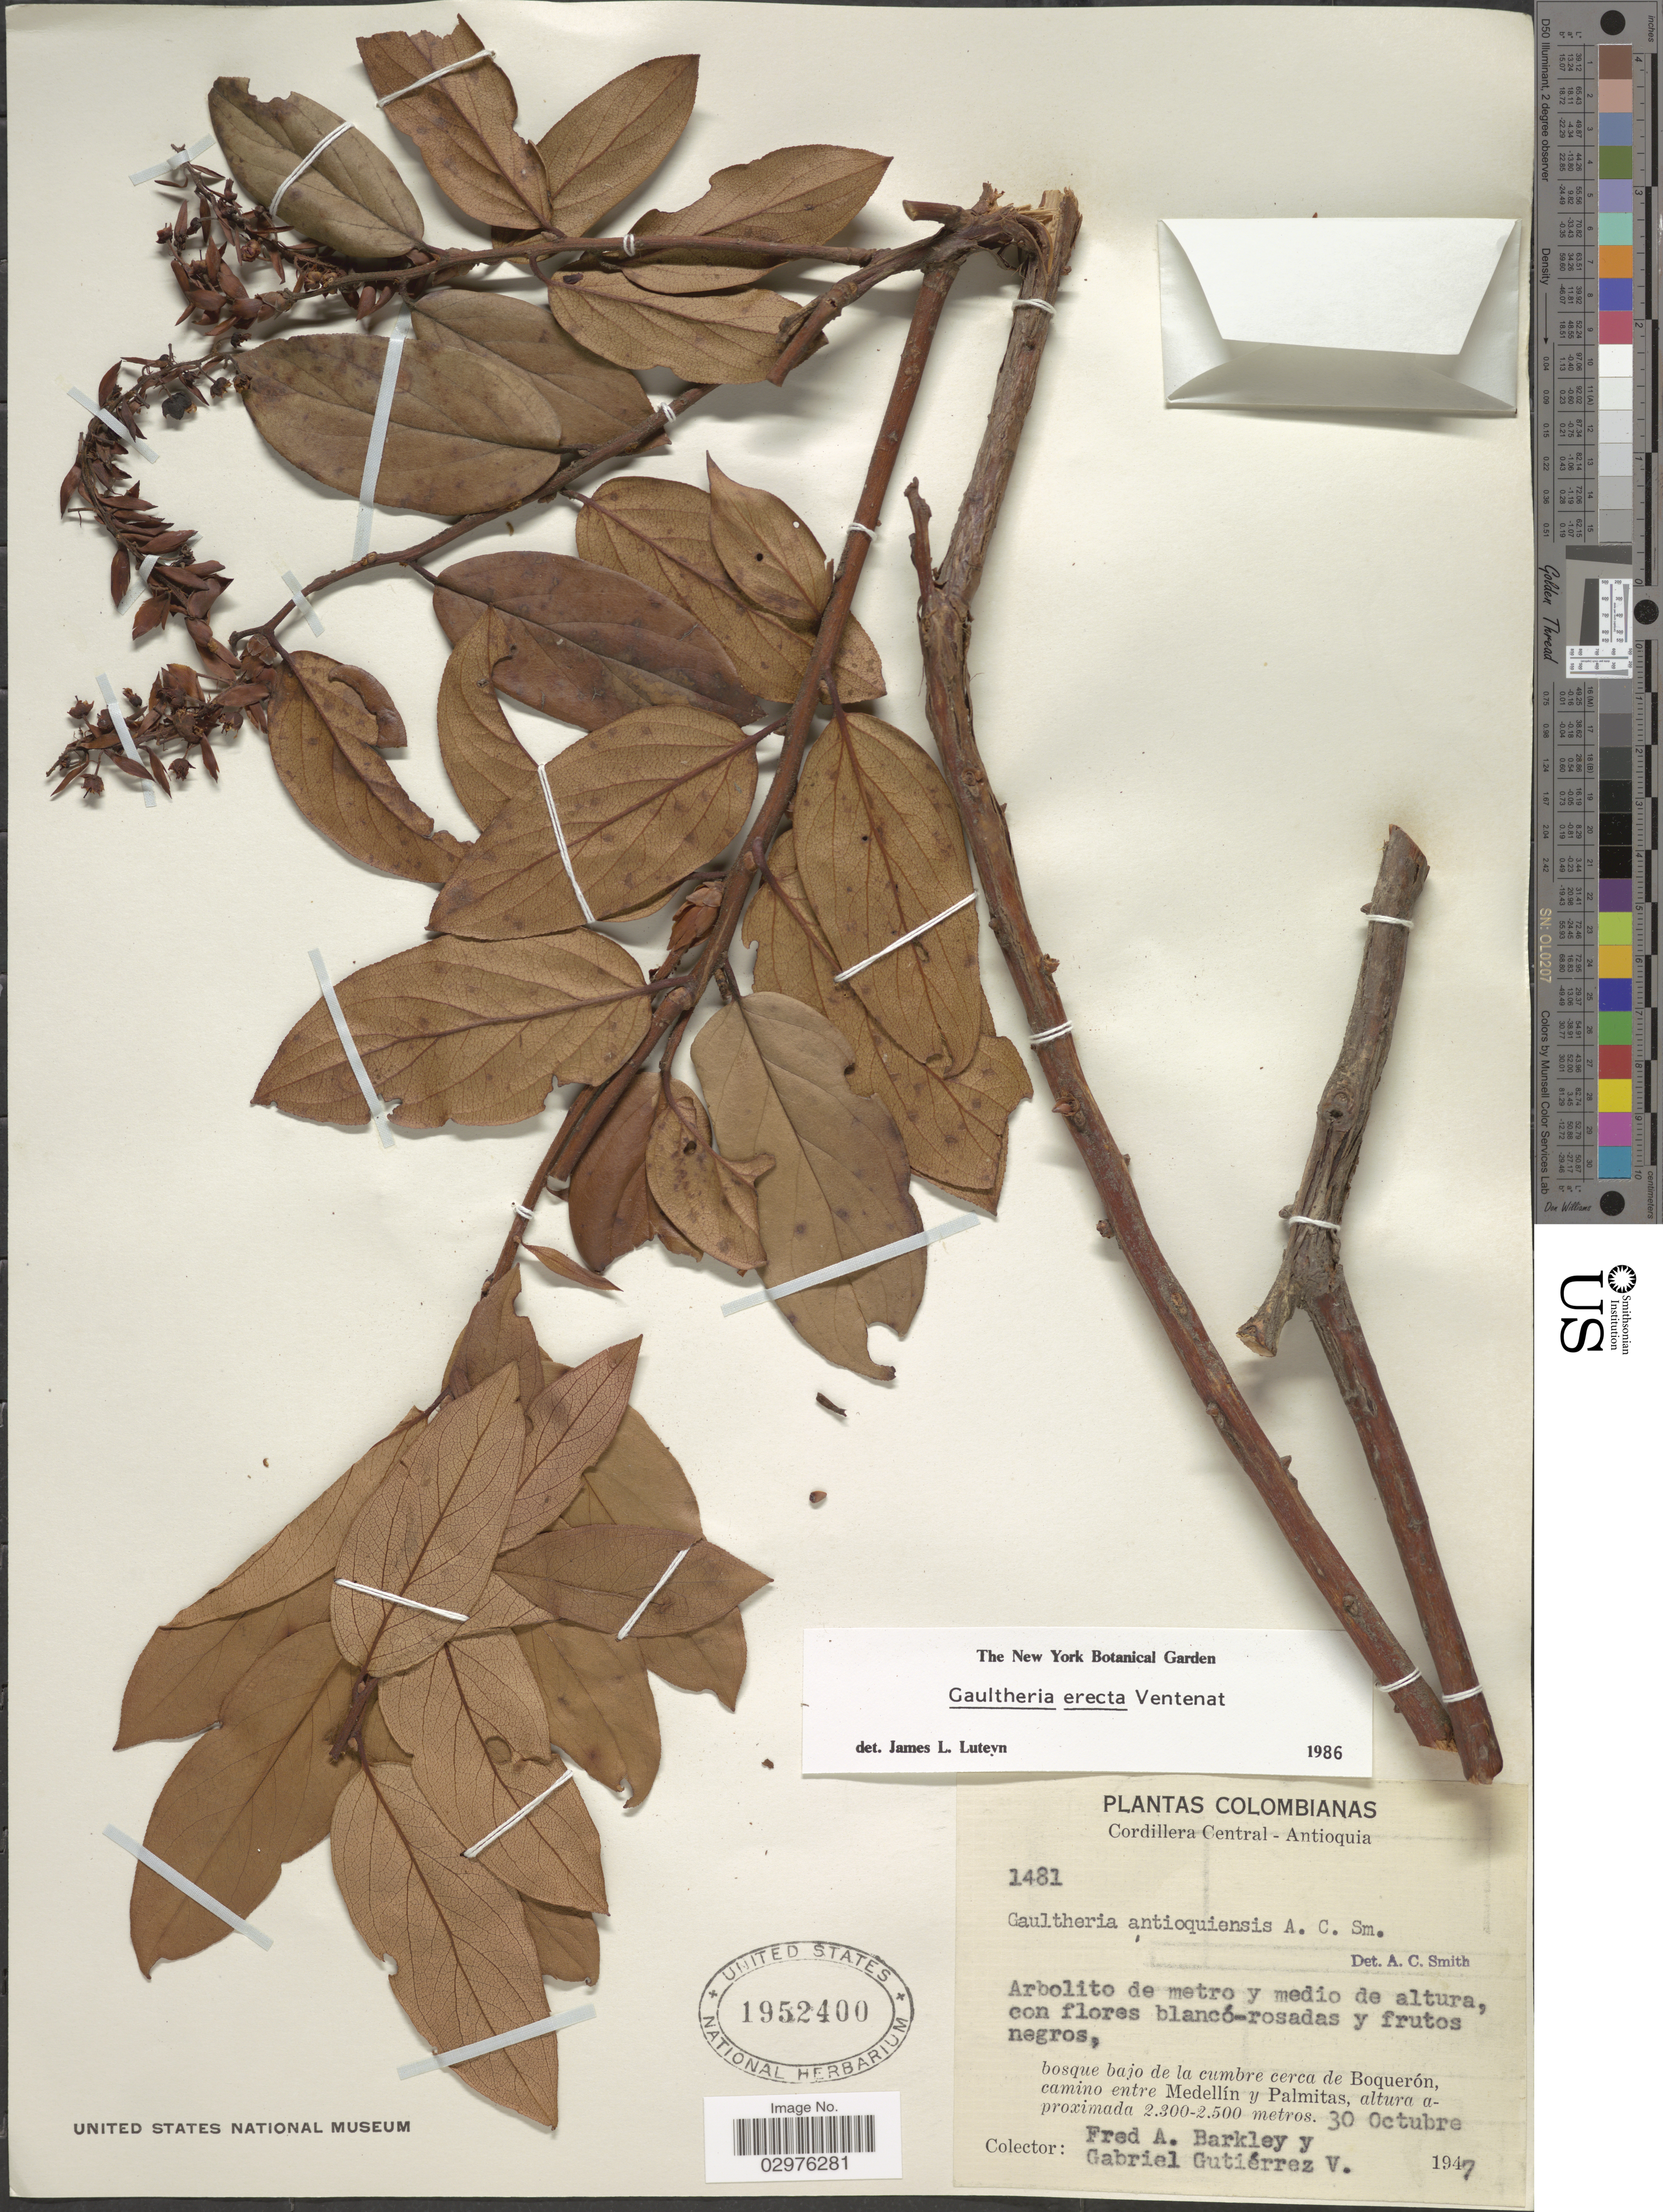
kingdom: Plantae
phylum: Tracheophyta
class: Magnoliopsida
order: Ericales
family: Ericaceae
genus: Gaultheria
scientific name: Gaultheria erecta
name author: Vent.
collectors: F. A. Barkley & G. Gutiérrez V.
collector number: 1481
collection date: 1947-10-30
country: Colombia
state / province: Antioquia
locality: Cordillera Central - Antioquia. Bosque bajo de la cumbre de Boquerón, camino entre Medellín y Palmitas.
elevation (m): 2300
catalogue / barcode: US 1952400